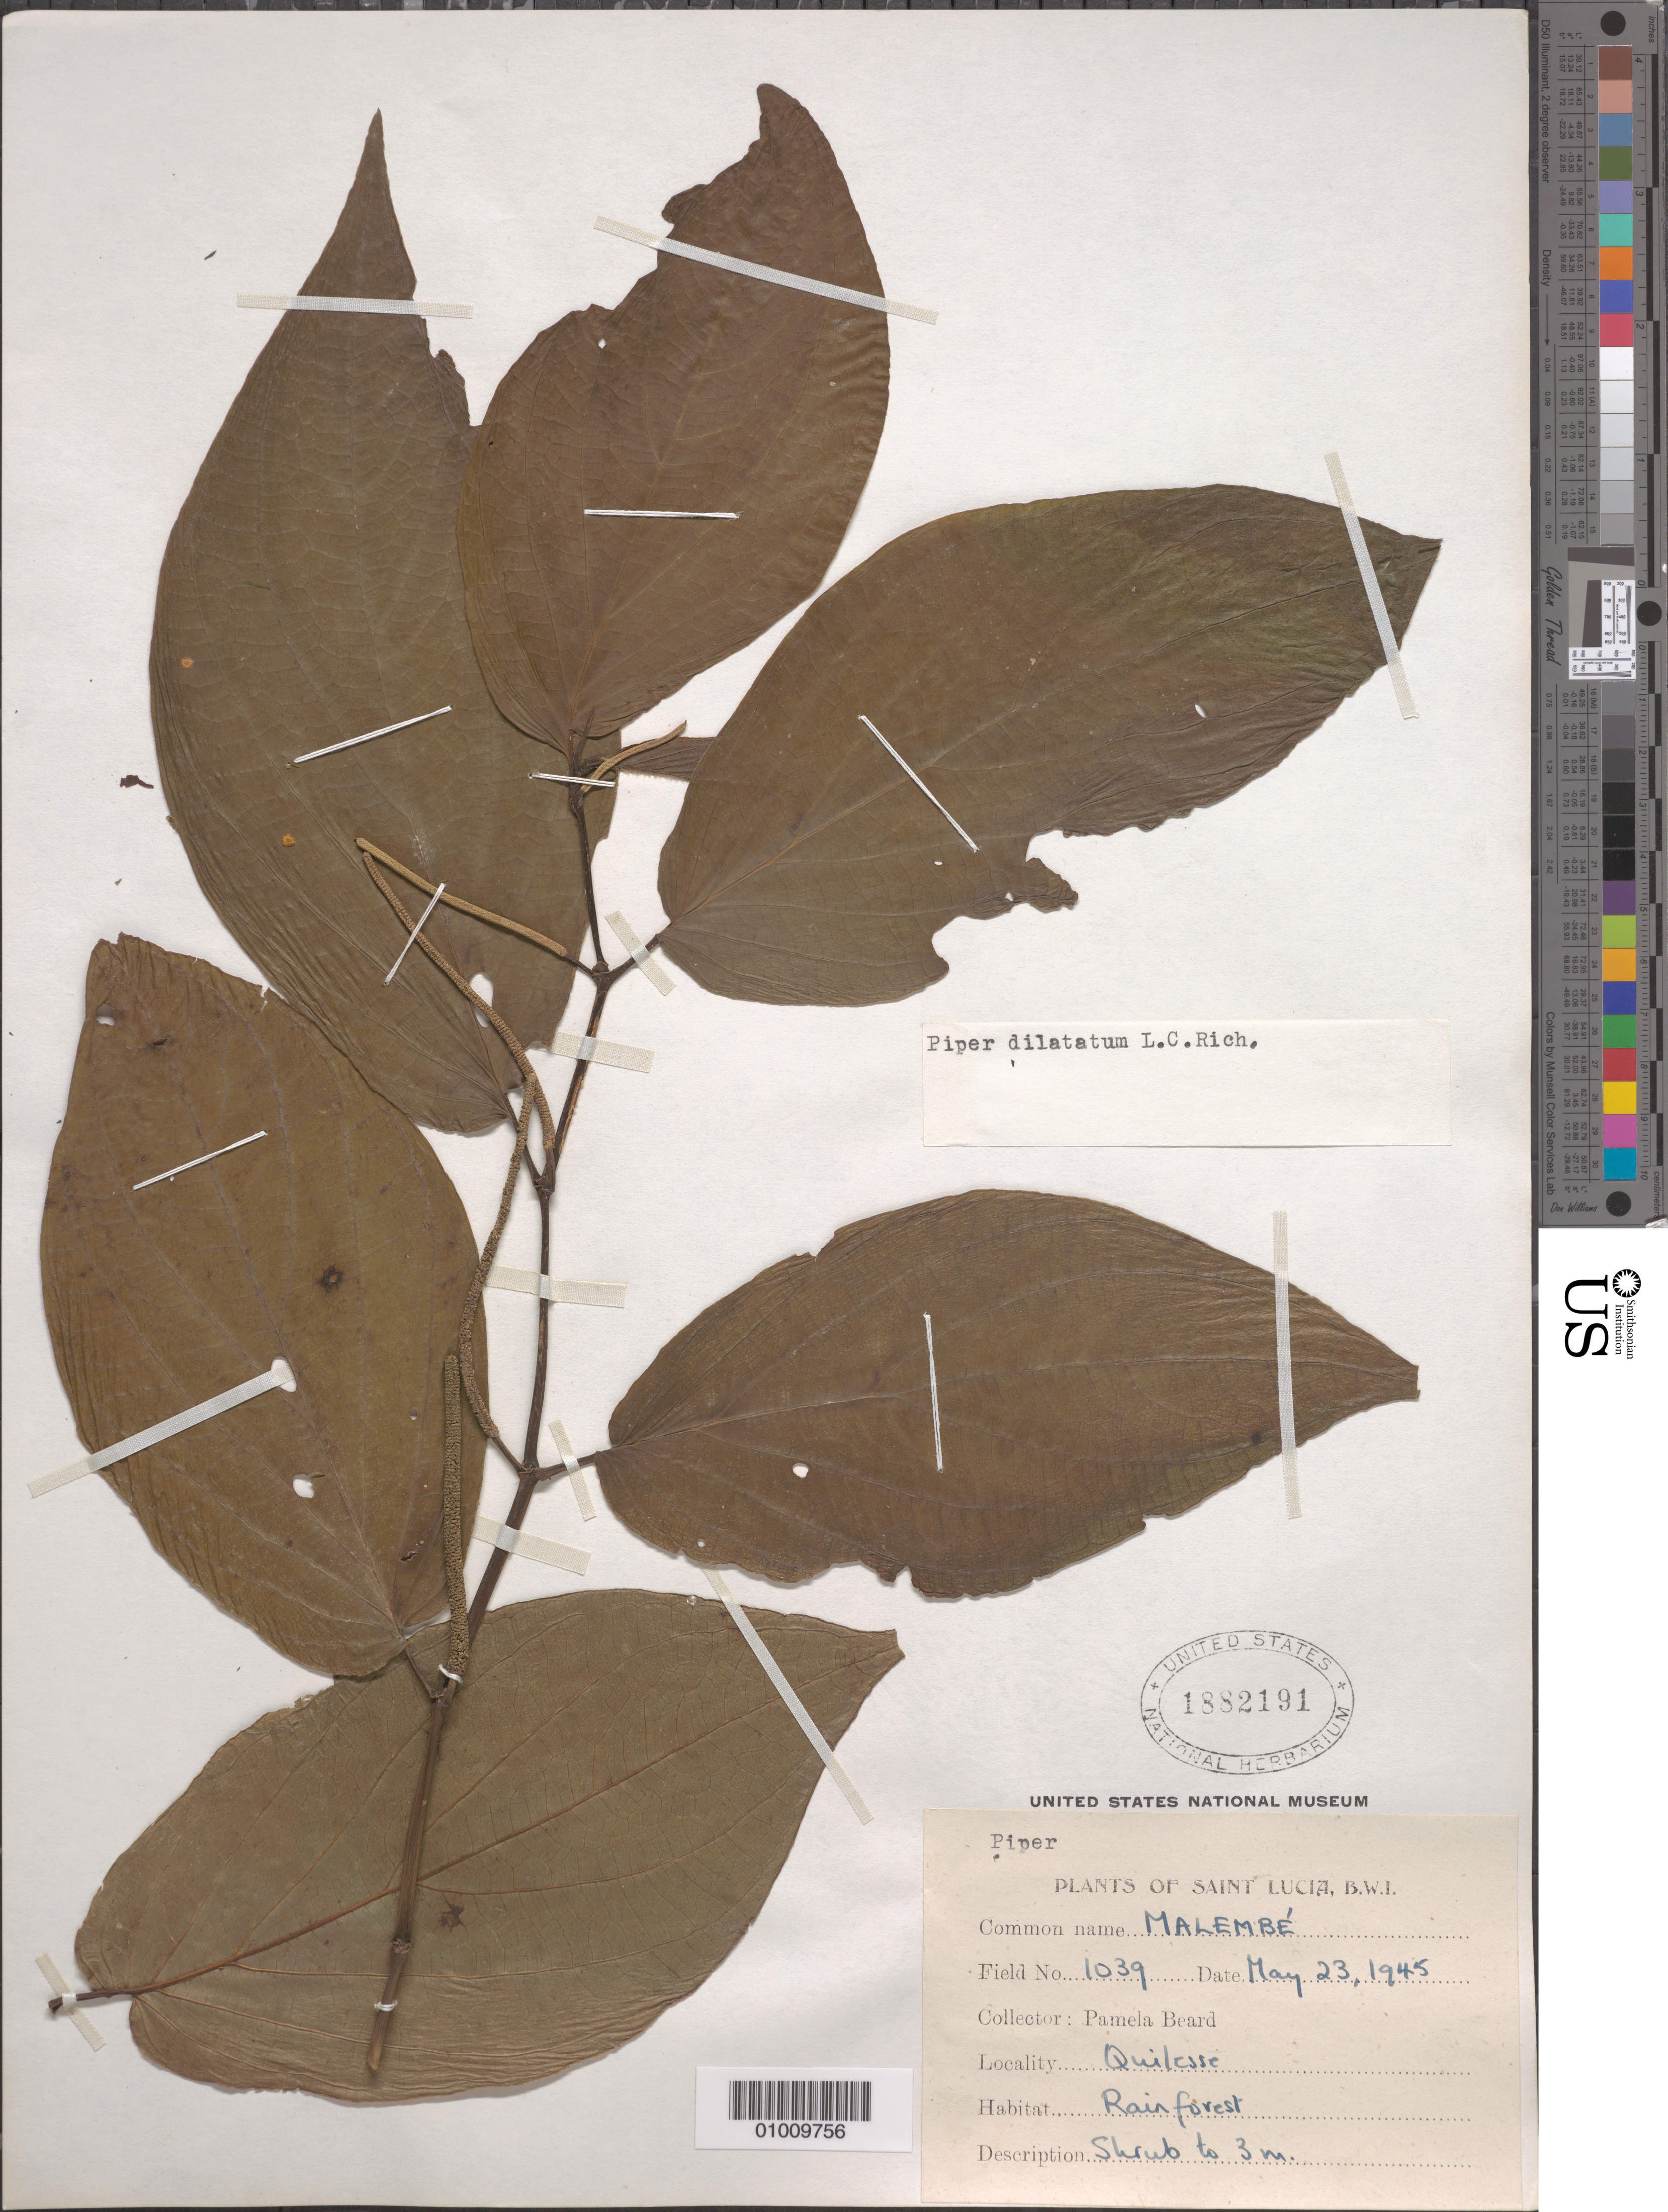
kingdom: Plantae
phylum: Tracheophyta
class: Magnoliopsida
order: Piperales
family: Piperaceae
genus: Piper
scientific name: Piper dilatatum var. dilatatum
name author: Rich.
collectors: P. Beard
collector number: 1039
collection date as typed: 23 May 1945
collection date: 1945-05-23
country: St. Lucia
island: St. Lucia I.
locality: Quilesse. Rainforest.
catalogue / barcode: US 1882191